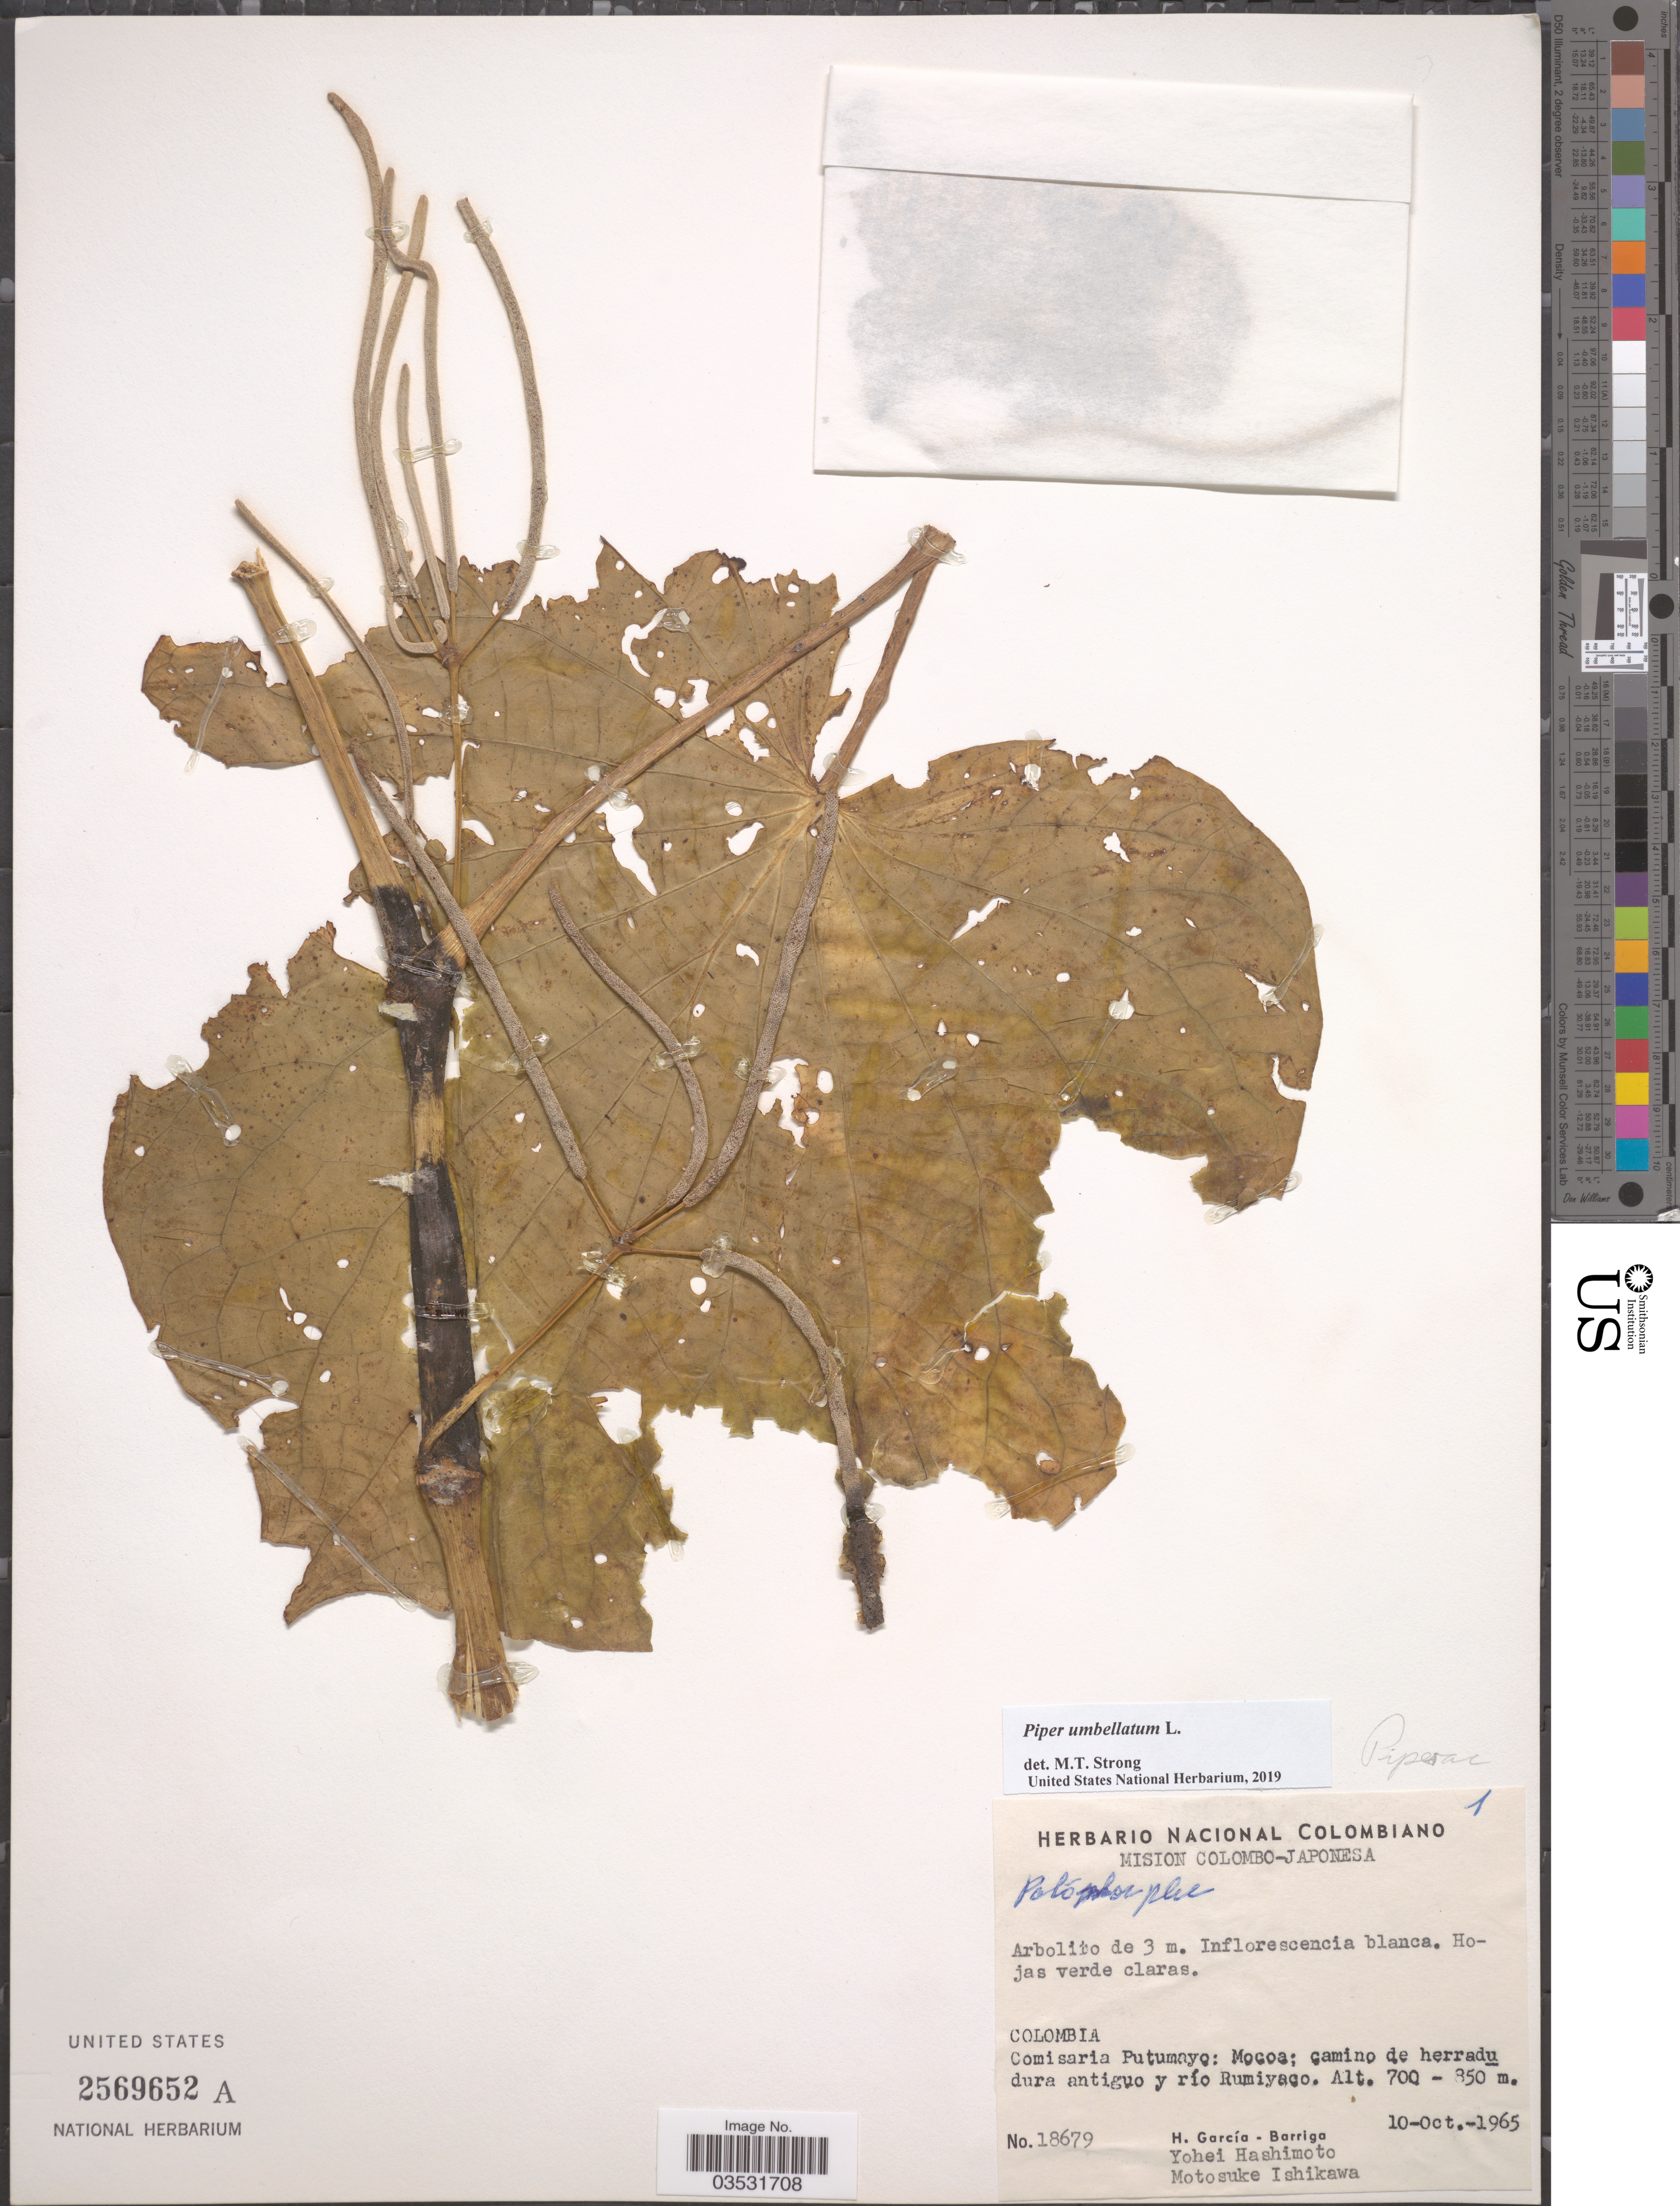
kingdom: Plantae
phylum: Tracheophyta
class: Magnoliopsida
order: Piperales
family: Piperaceae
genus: Piper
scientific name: Piper umbellatum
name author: L.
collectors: H. García Barriga, Y. Hashimoto & M. Ishikawa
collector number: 18679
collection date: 1965-10-10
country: Colombia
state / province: Putumayo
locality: Comisaria Putumayo: Mocoa; camino de herradura antiguo y río Rumiyaco.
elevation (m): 700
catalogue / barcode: US 2569652A